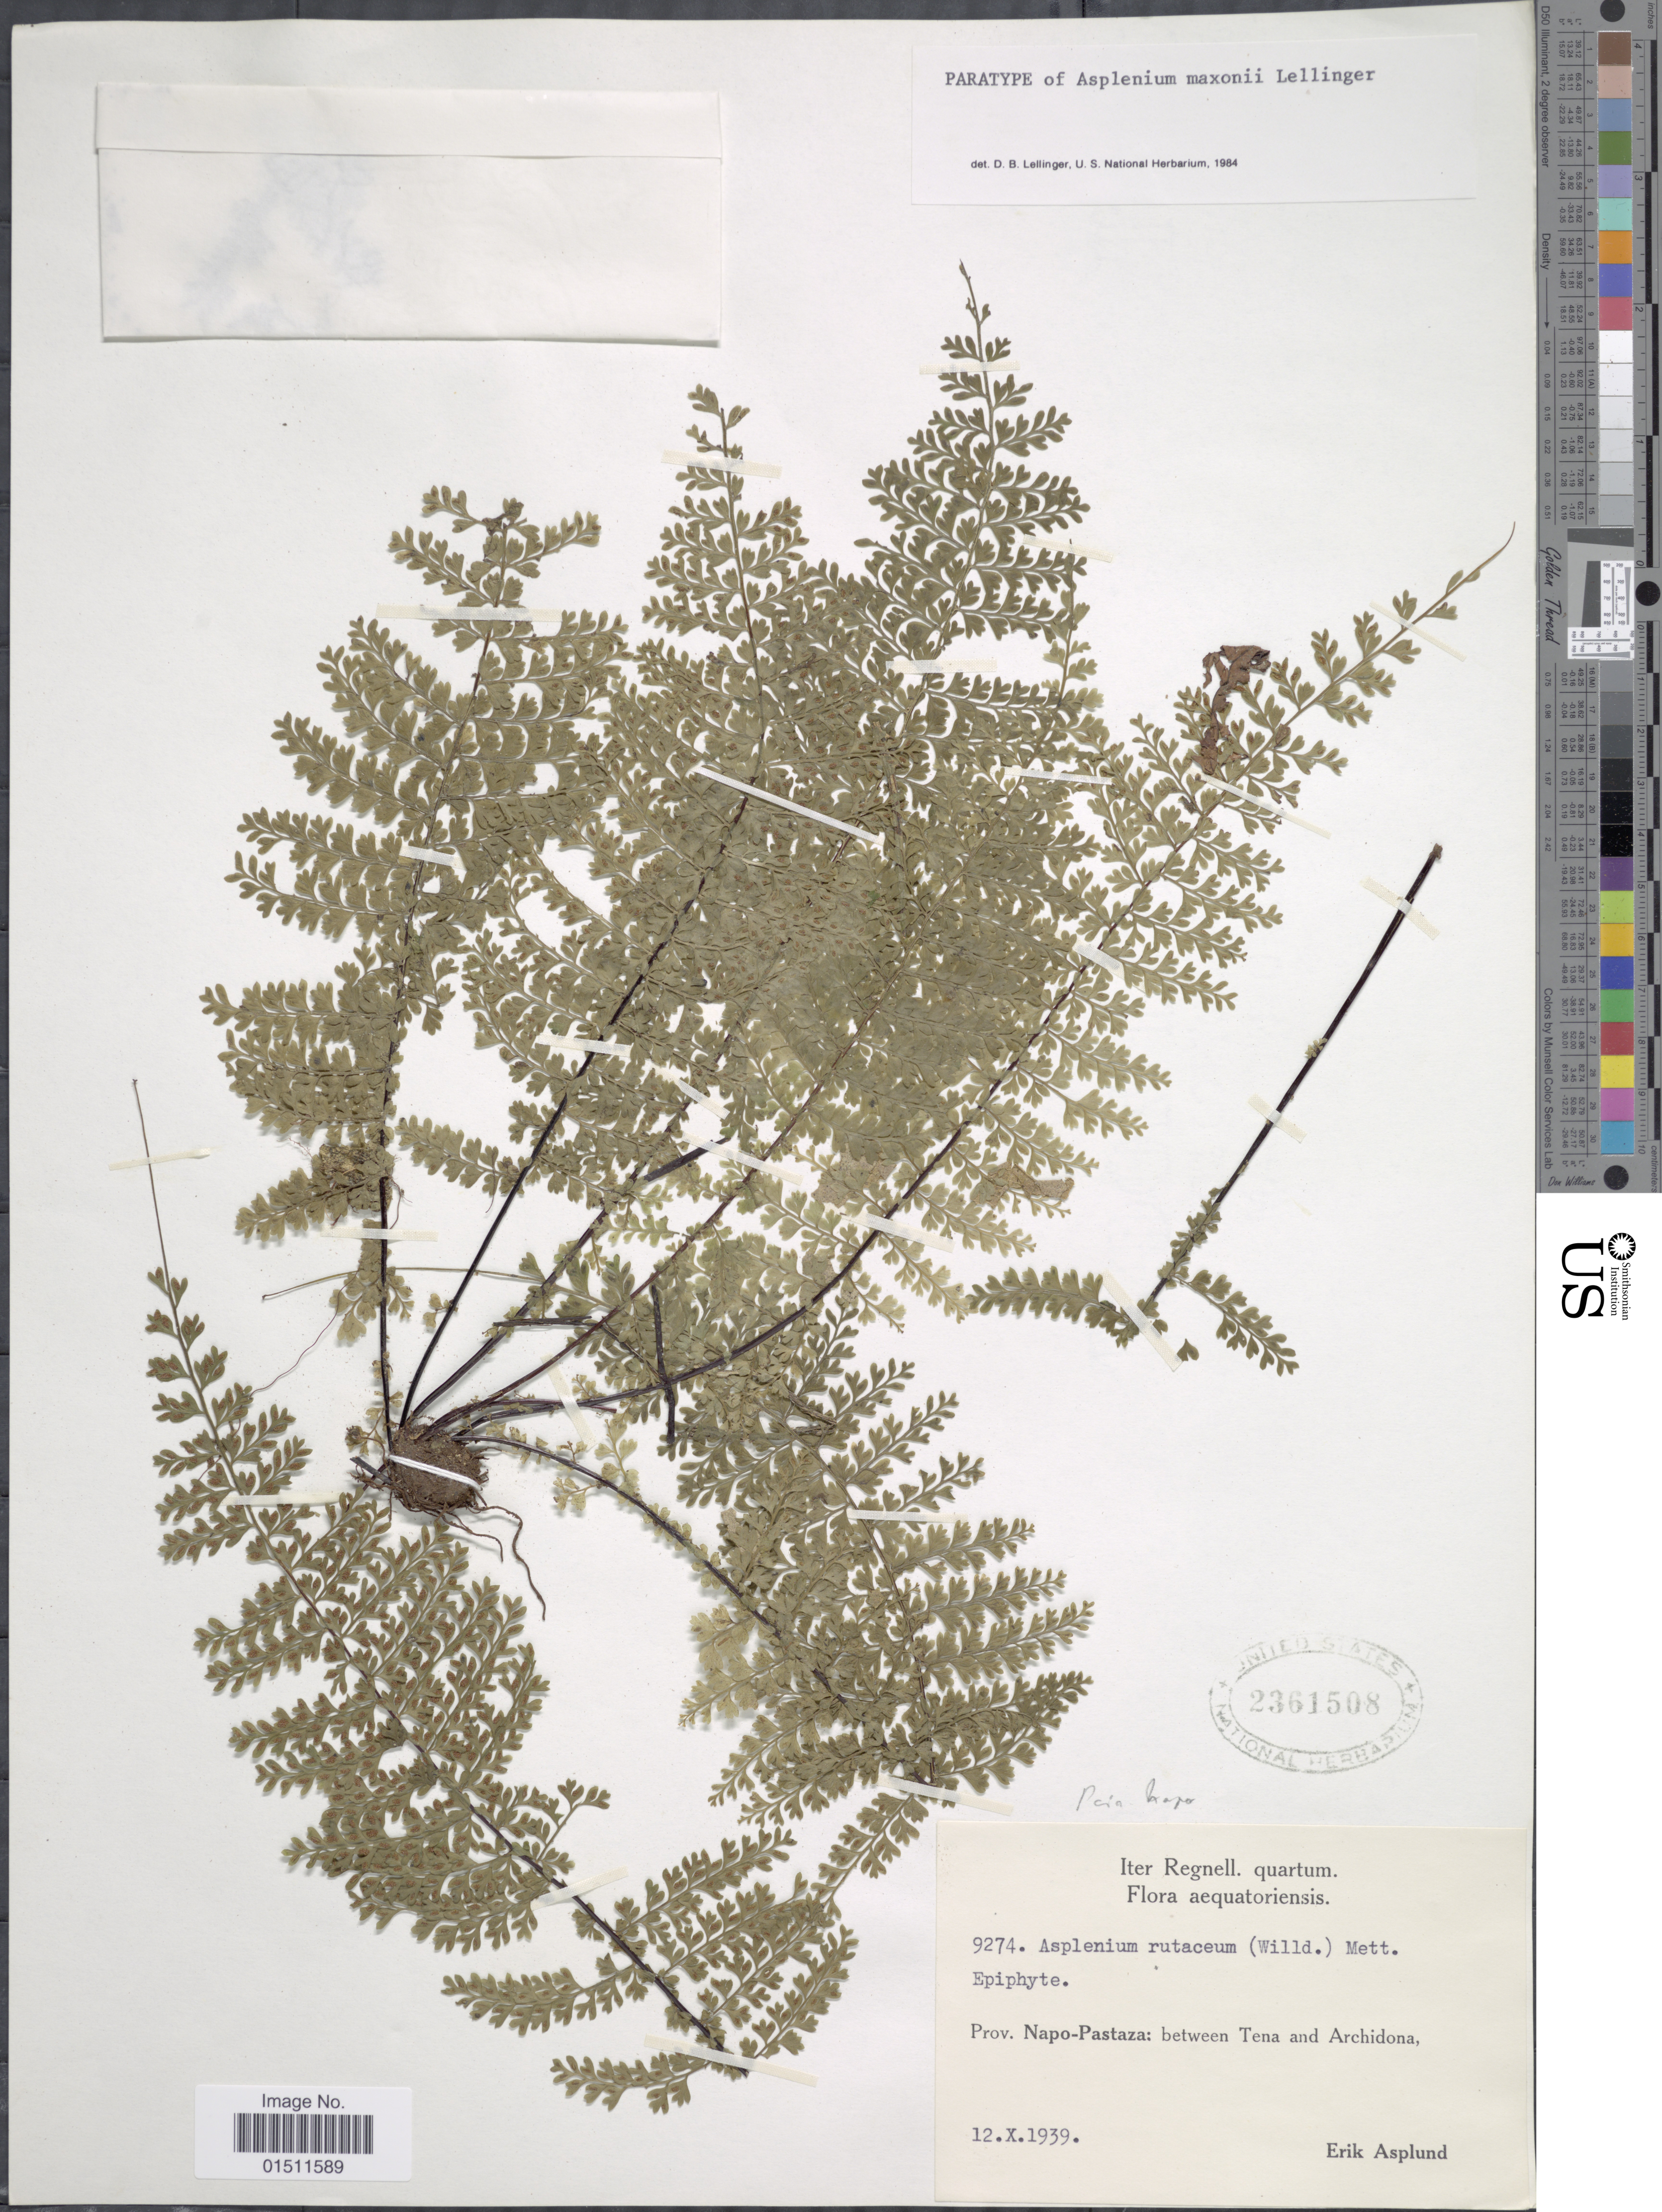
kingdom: Plantae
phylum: Tracheophyta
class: Polypodiopsida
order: Polypodiales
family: Aspleniaceae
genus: Asplenium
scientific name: Asplenium maxonii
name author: Lellinger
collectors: E. Asplund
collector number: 9274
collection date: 1939-10-12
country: Ecuador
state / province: Napo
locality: Prov. Napo-Pastaza: between Tena and Archidona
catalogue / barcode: US 2361508